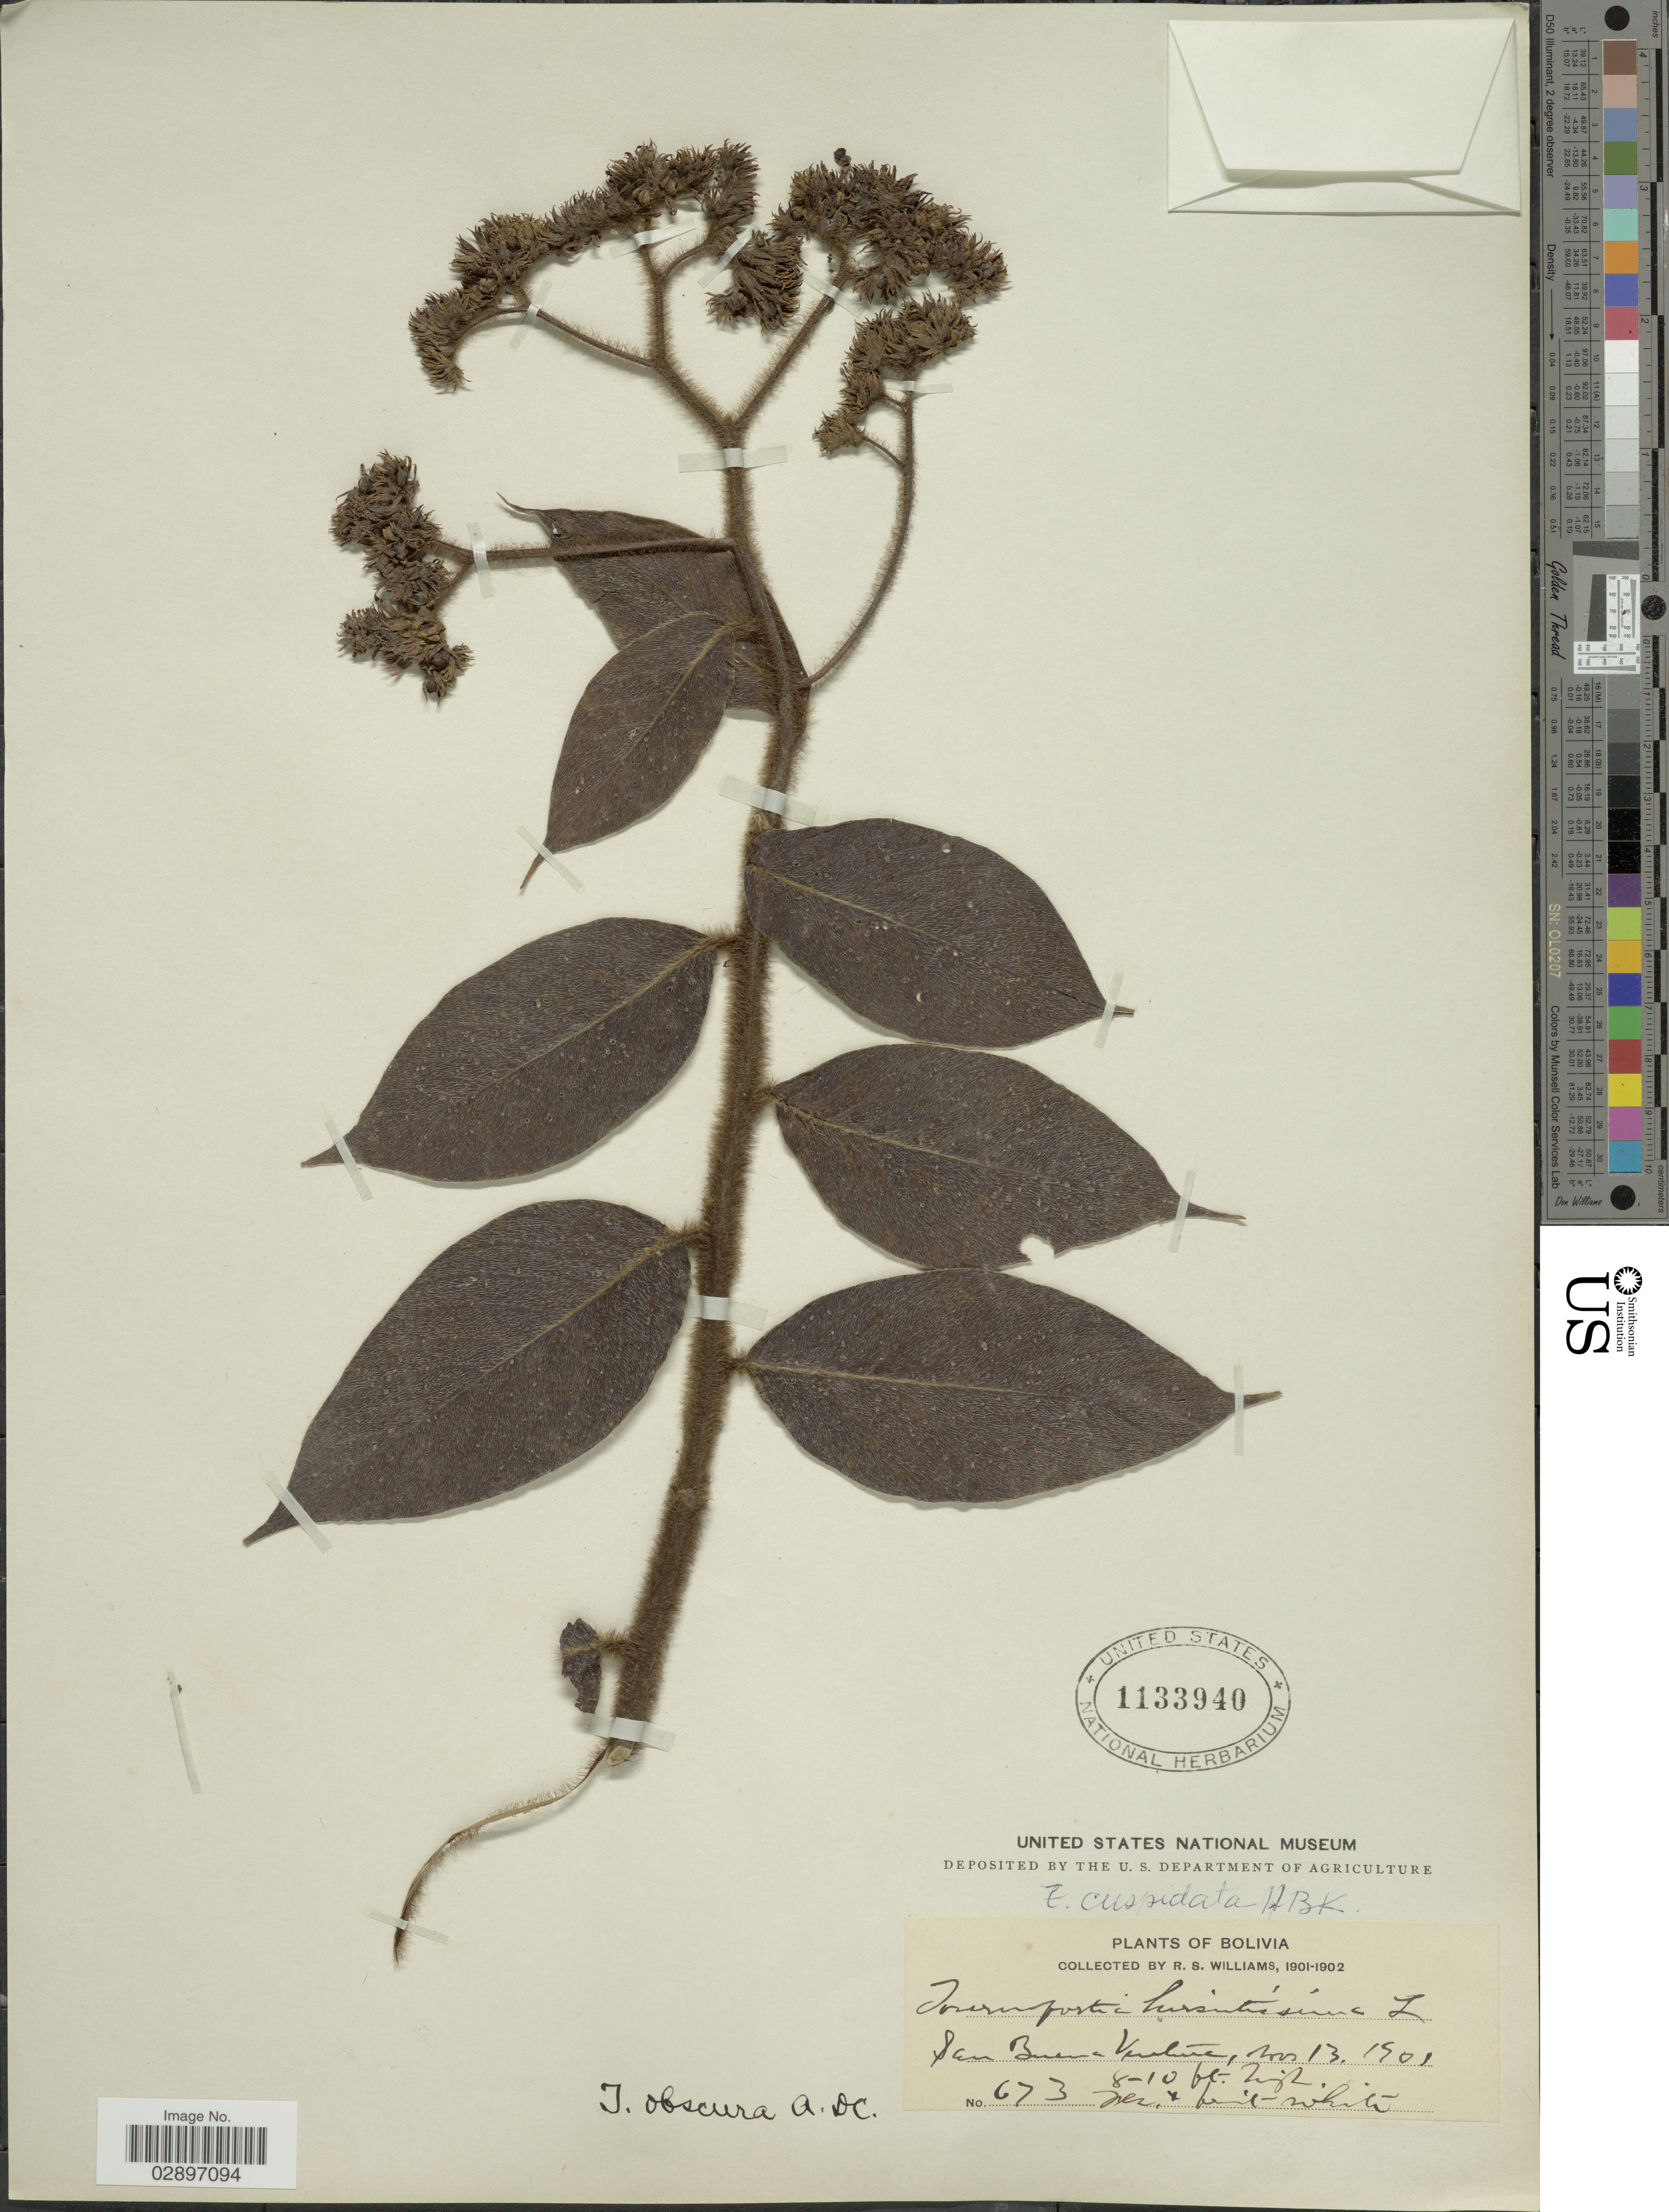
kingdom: Plantae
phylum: Tracheophyta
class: Magnoliopsida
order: Boraginales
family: Heliotropiaceae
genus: Tournefortia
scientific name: Tournefortia cuspidata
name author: Kunth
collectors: R. S. Williams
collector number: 673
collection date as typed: Nov. 13, 1901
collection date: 1901-11-13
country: Bolivia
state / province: La Paz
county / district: Iturralde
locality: San Buena Ventura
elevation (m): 2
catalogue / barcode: US 1133940